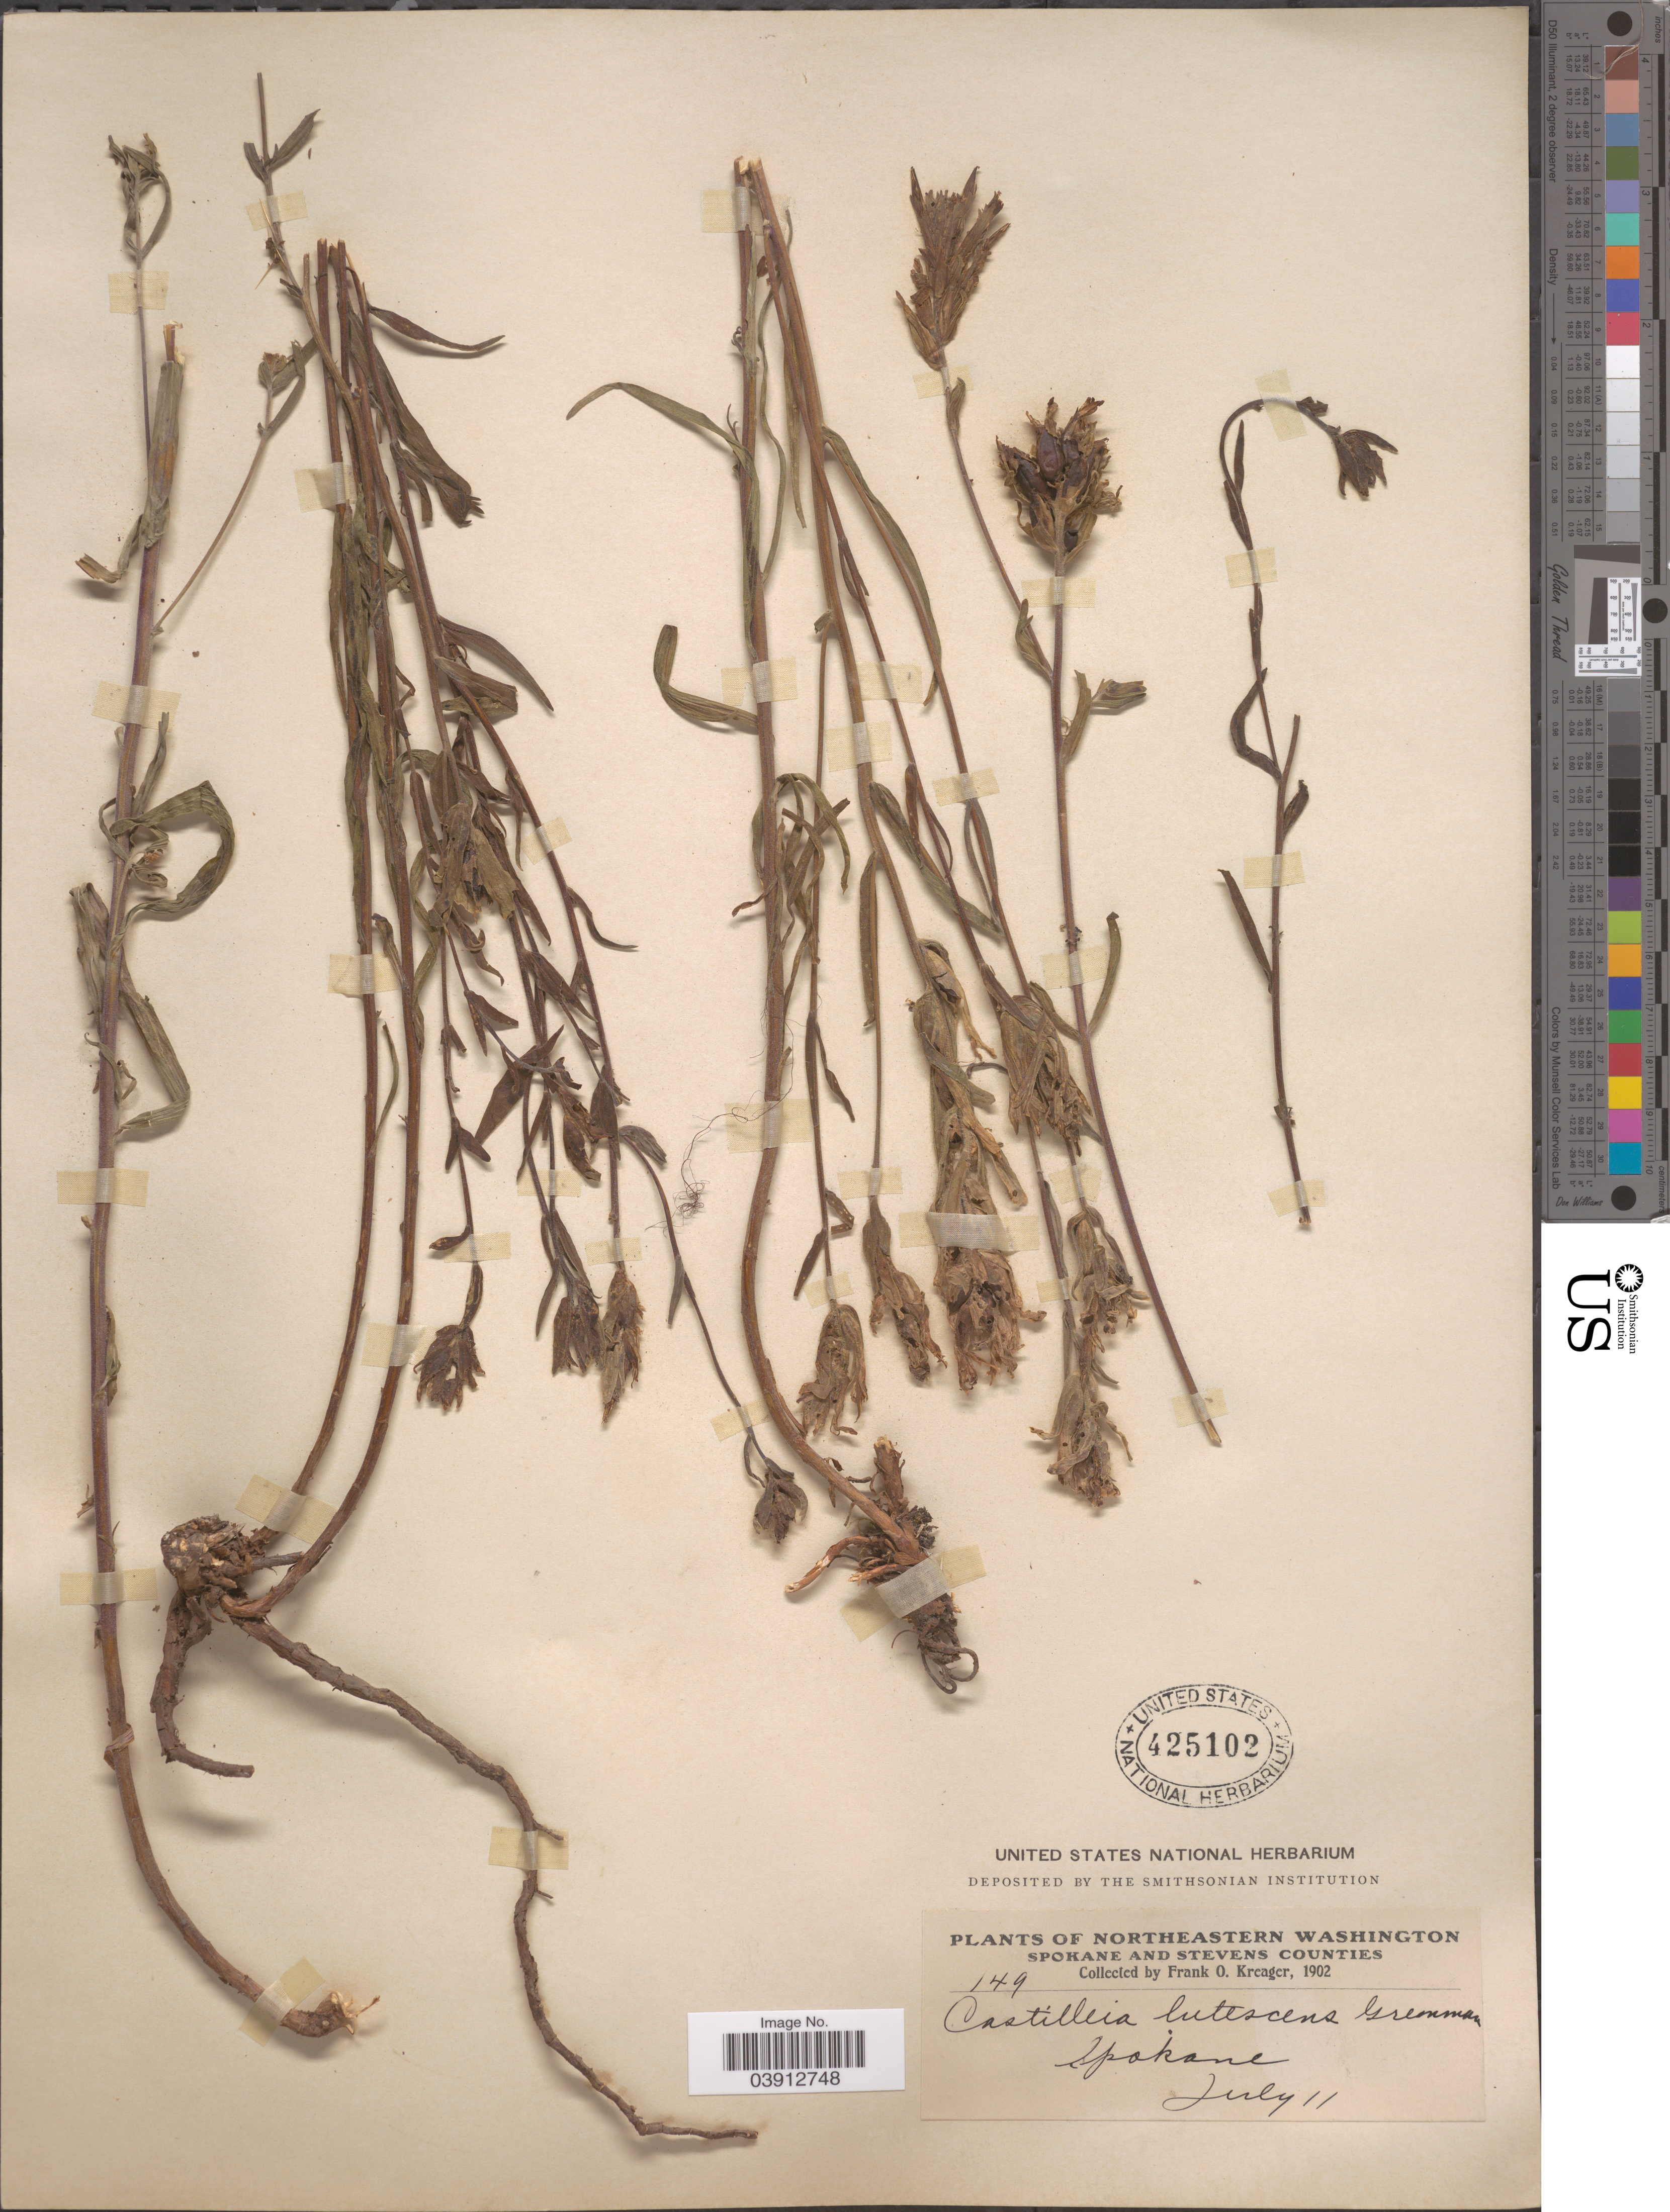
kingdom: Plantae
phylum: Tracheophyta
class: Magnoliopsida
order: Lamiales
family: Orobanchaceae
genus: Castilleja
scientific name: Castilleja lutescens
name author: (Greenm.) Rydb.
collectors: F. Kreager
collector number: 149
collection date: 1902-07-11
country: United States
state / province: Washington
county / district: Spokane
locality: Northeastern Washington. Spokane County.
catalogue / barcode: US 425102